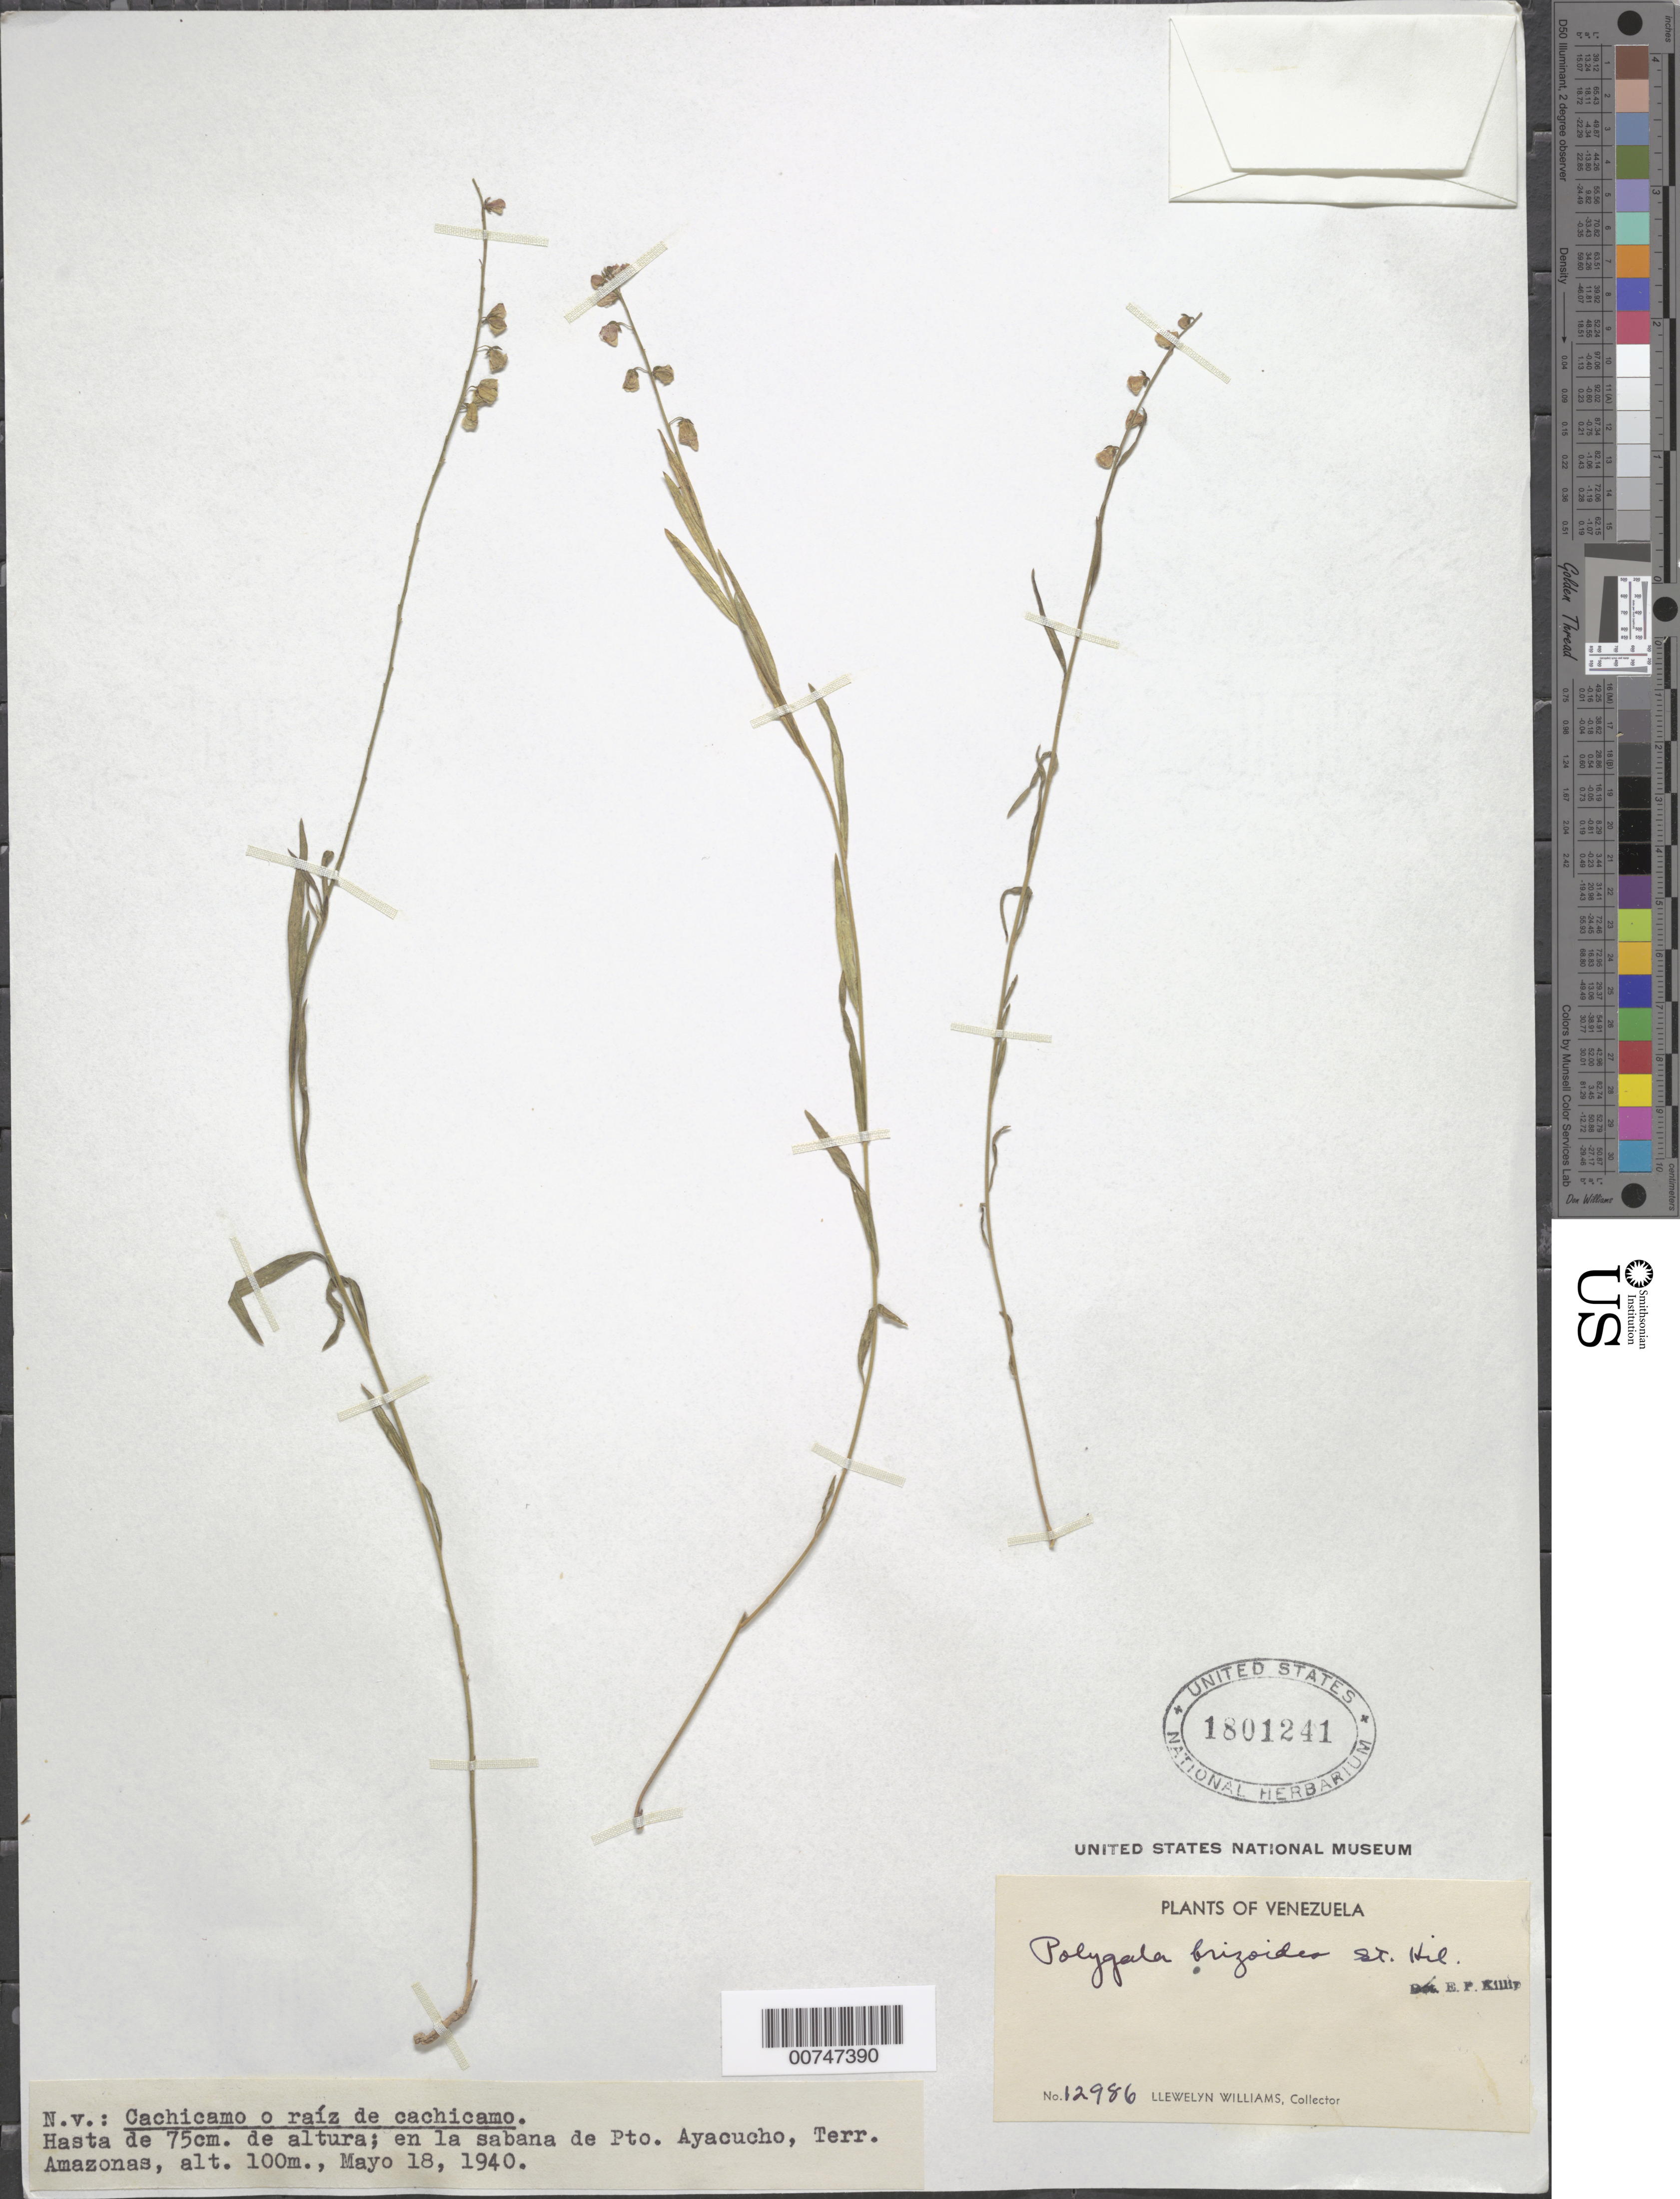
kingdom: Plantae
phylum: Tracheophyta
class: Magnoliopsida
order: Fabales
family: Polygalaceae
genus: Asemeia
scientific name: Asemeia violacea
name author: (Aubl.) J.F.B. Pastore & J.R. Abbott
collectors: Ll. Williams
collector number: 12986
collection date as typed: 18-May-40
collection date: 1940-05-18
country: Venezuela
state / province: Amazonas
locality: Puerto Ayacucho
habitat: Savanna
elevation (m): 100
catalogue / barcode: US 1801241